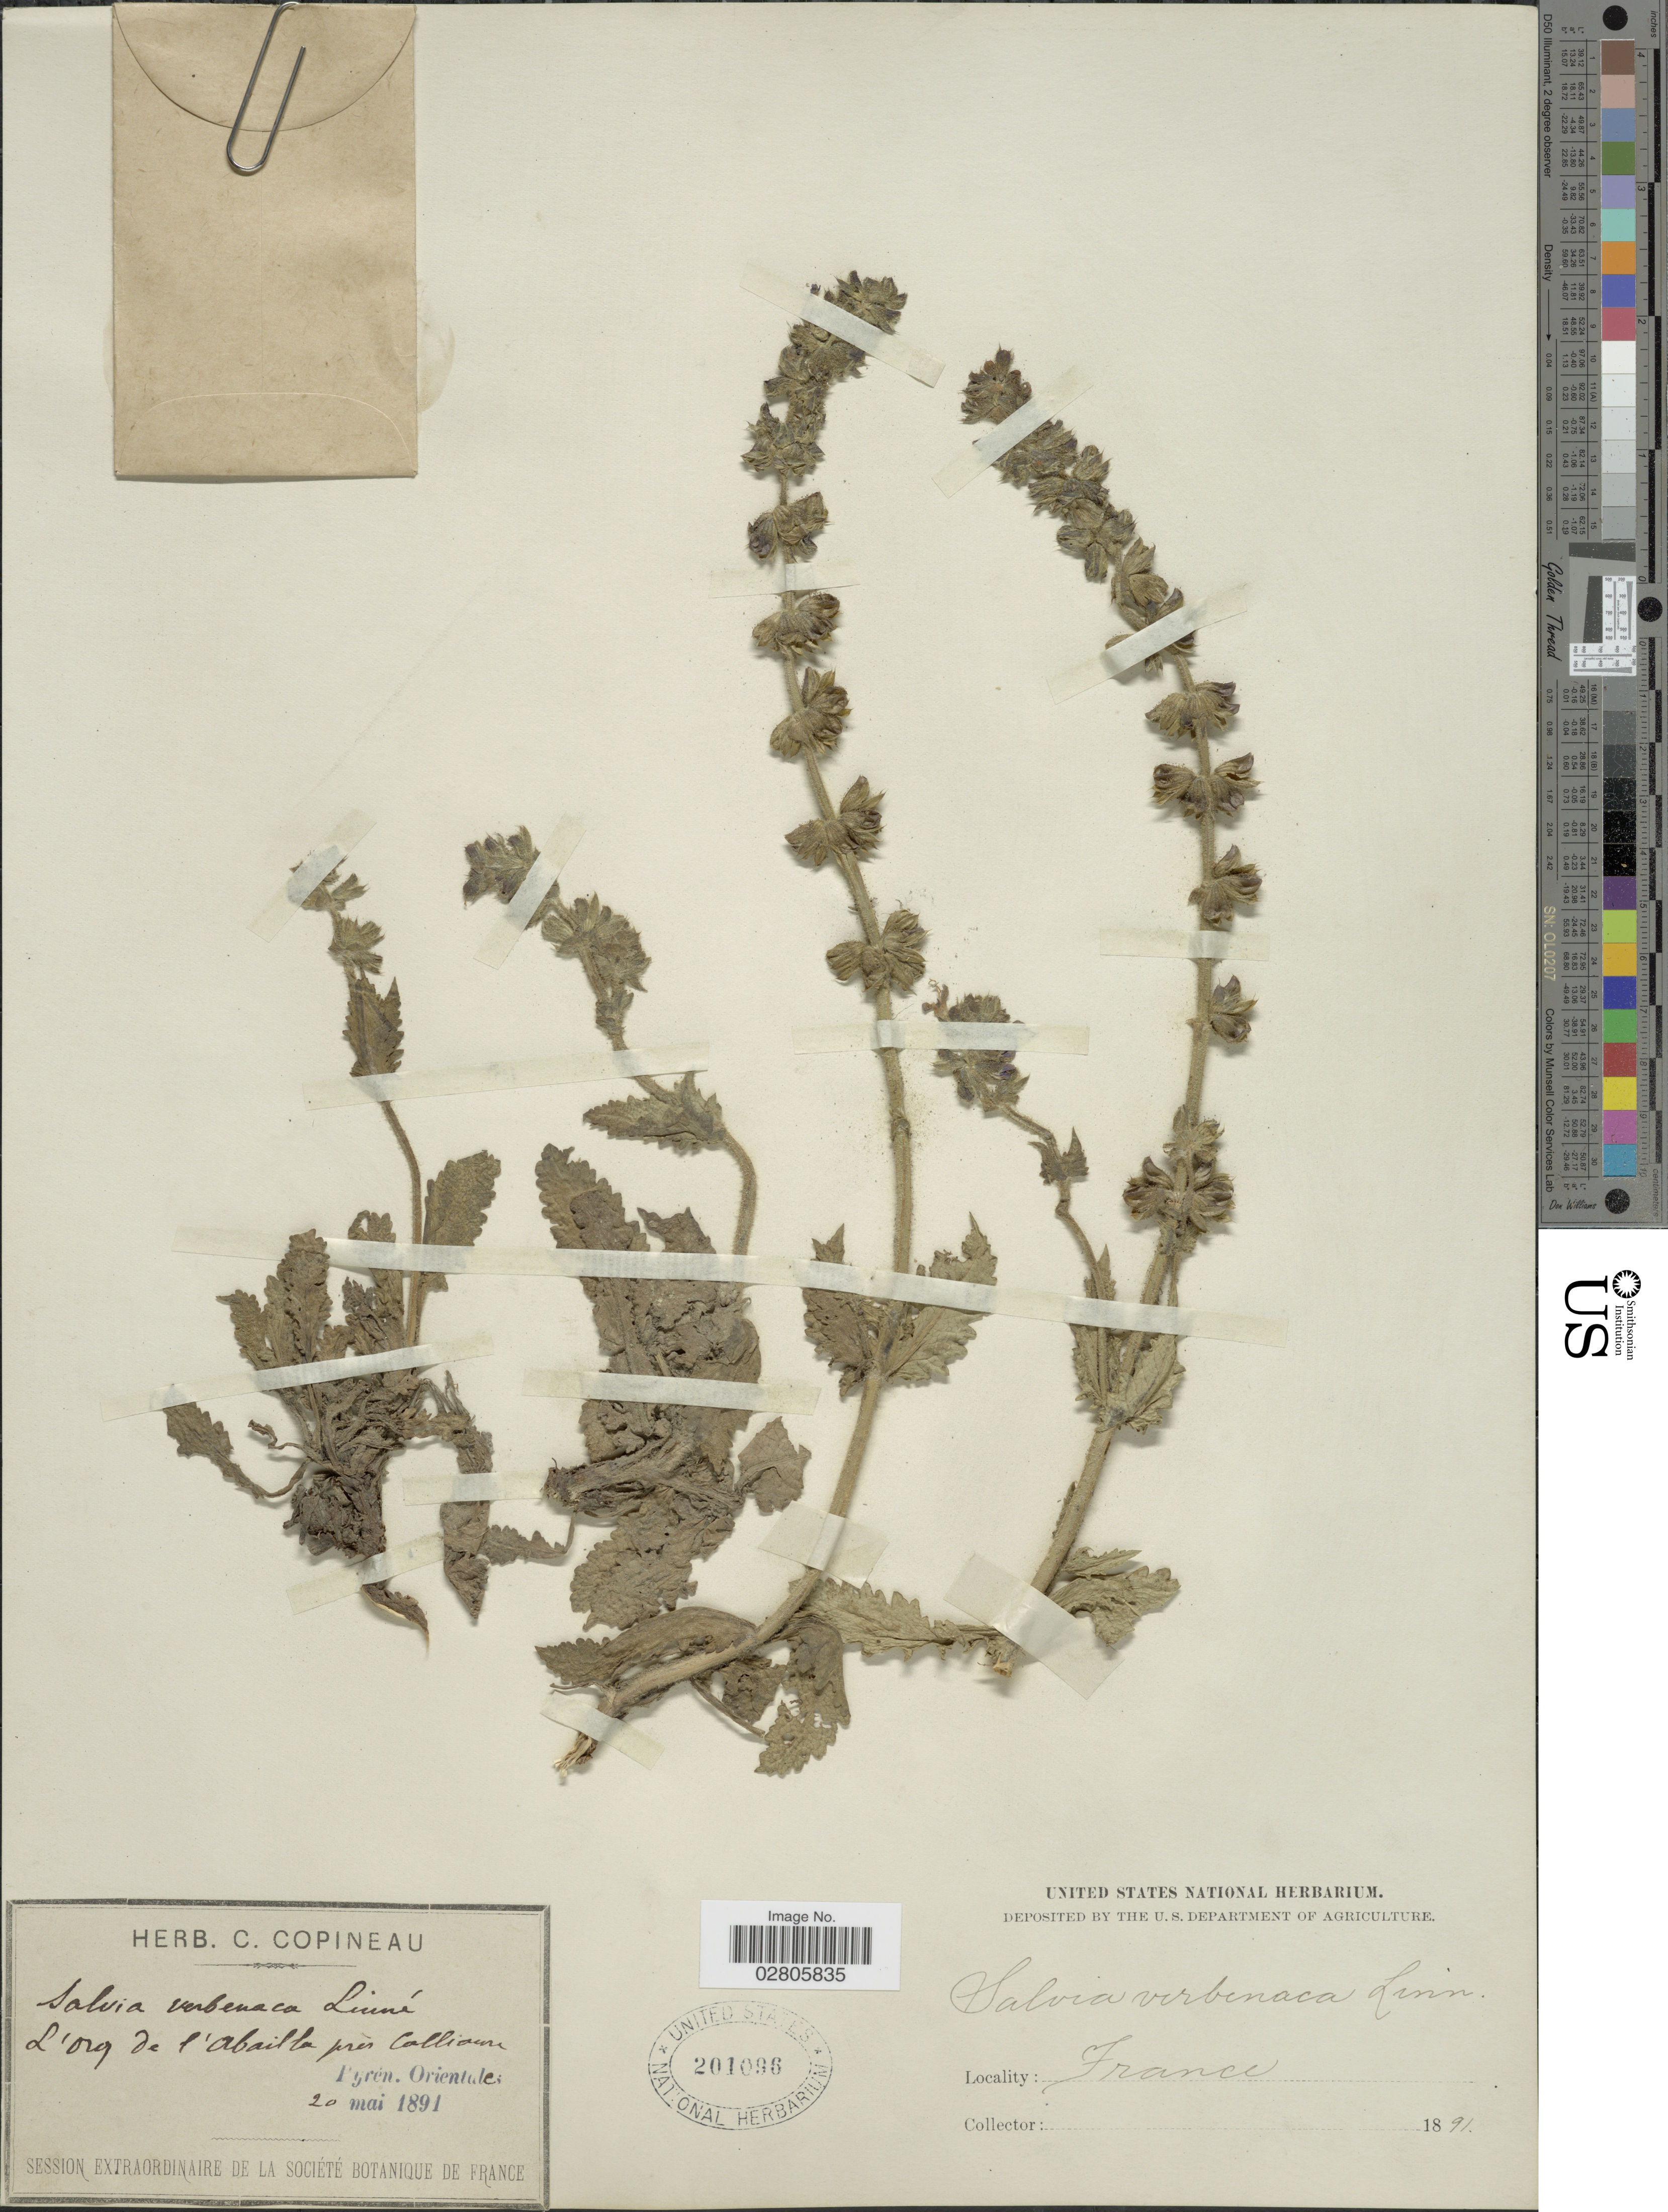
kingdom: Plantae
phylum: Tracheophyta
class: Magnoliopsida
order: Lamiales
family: Lamiaceae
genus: Salvia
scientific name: Salvia verbenacea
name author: L.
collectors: ex herb. C. Copineau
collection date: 1891-05-20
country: France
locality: L'org de l'Abailla près Calliame, Pyrén. Orientale.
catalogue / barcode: US 201096